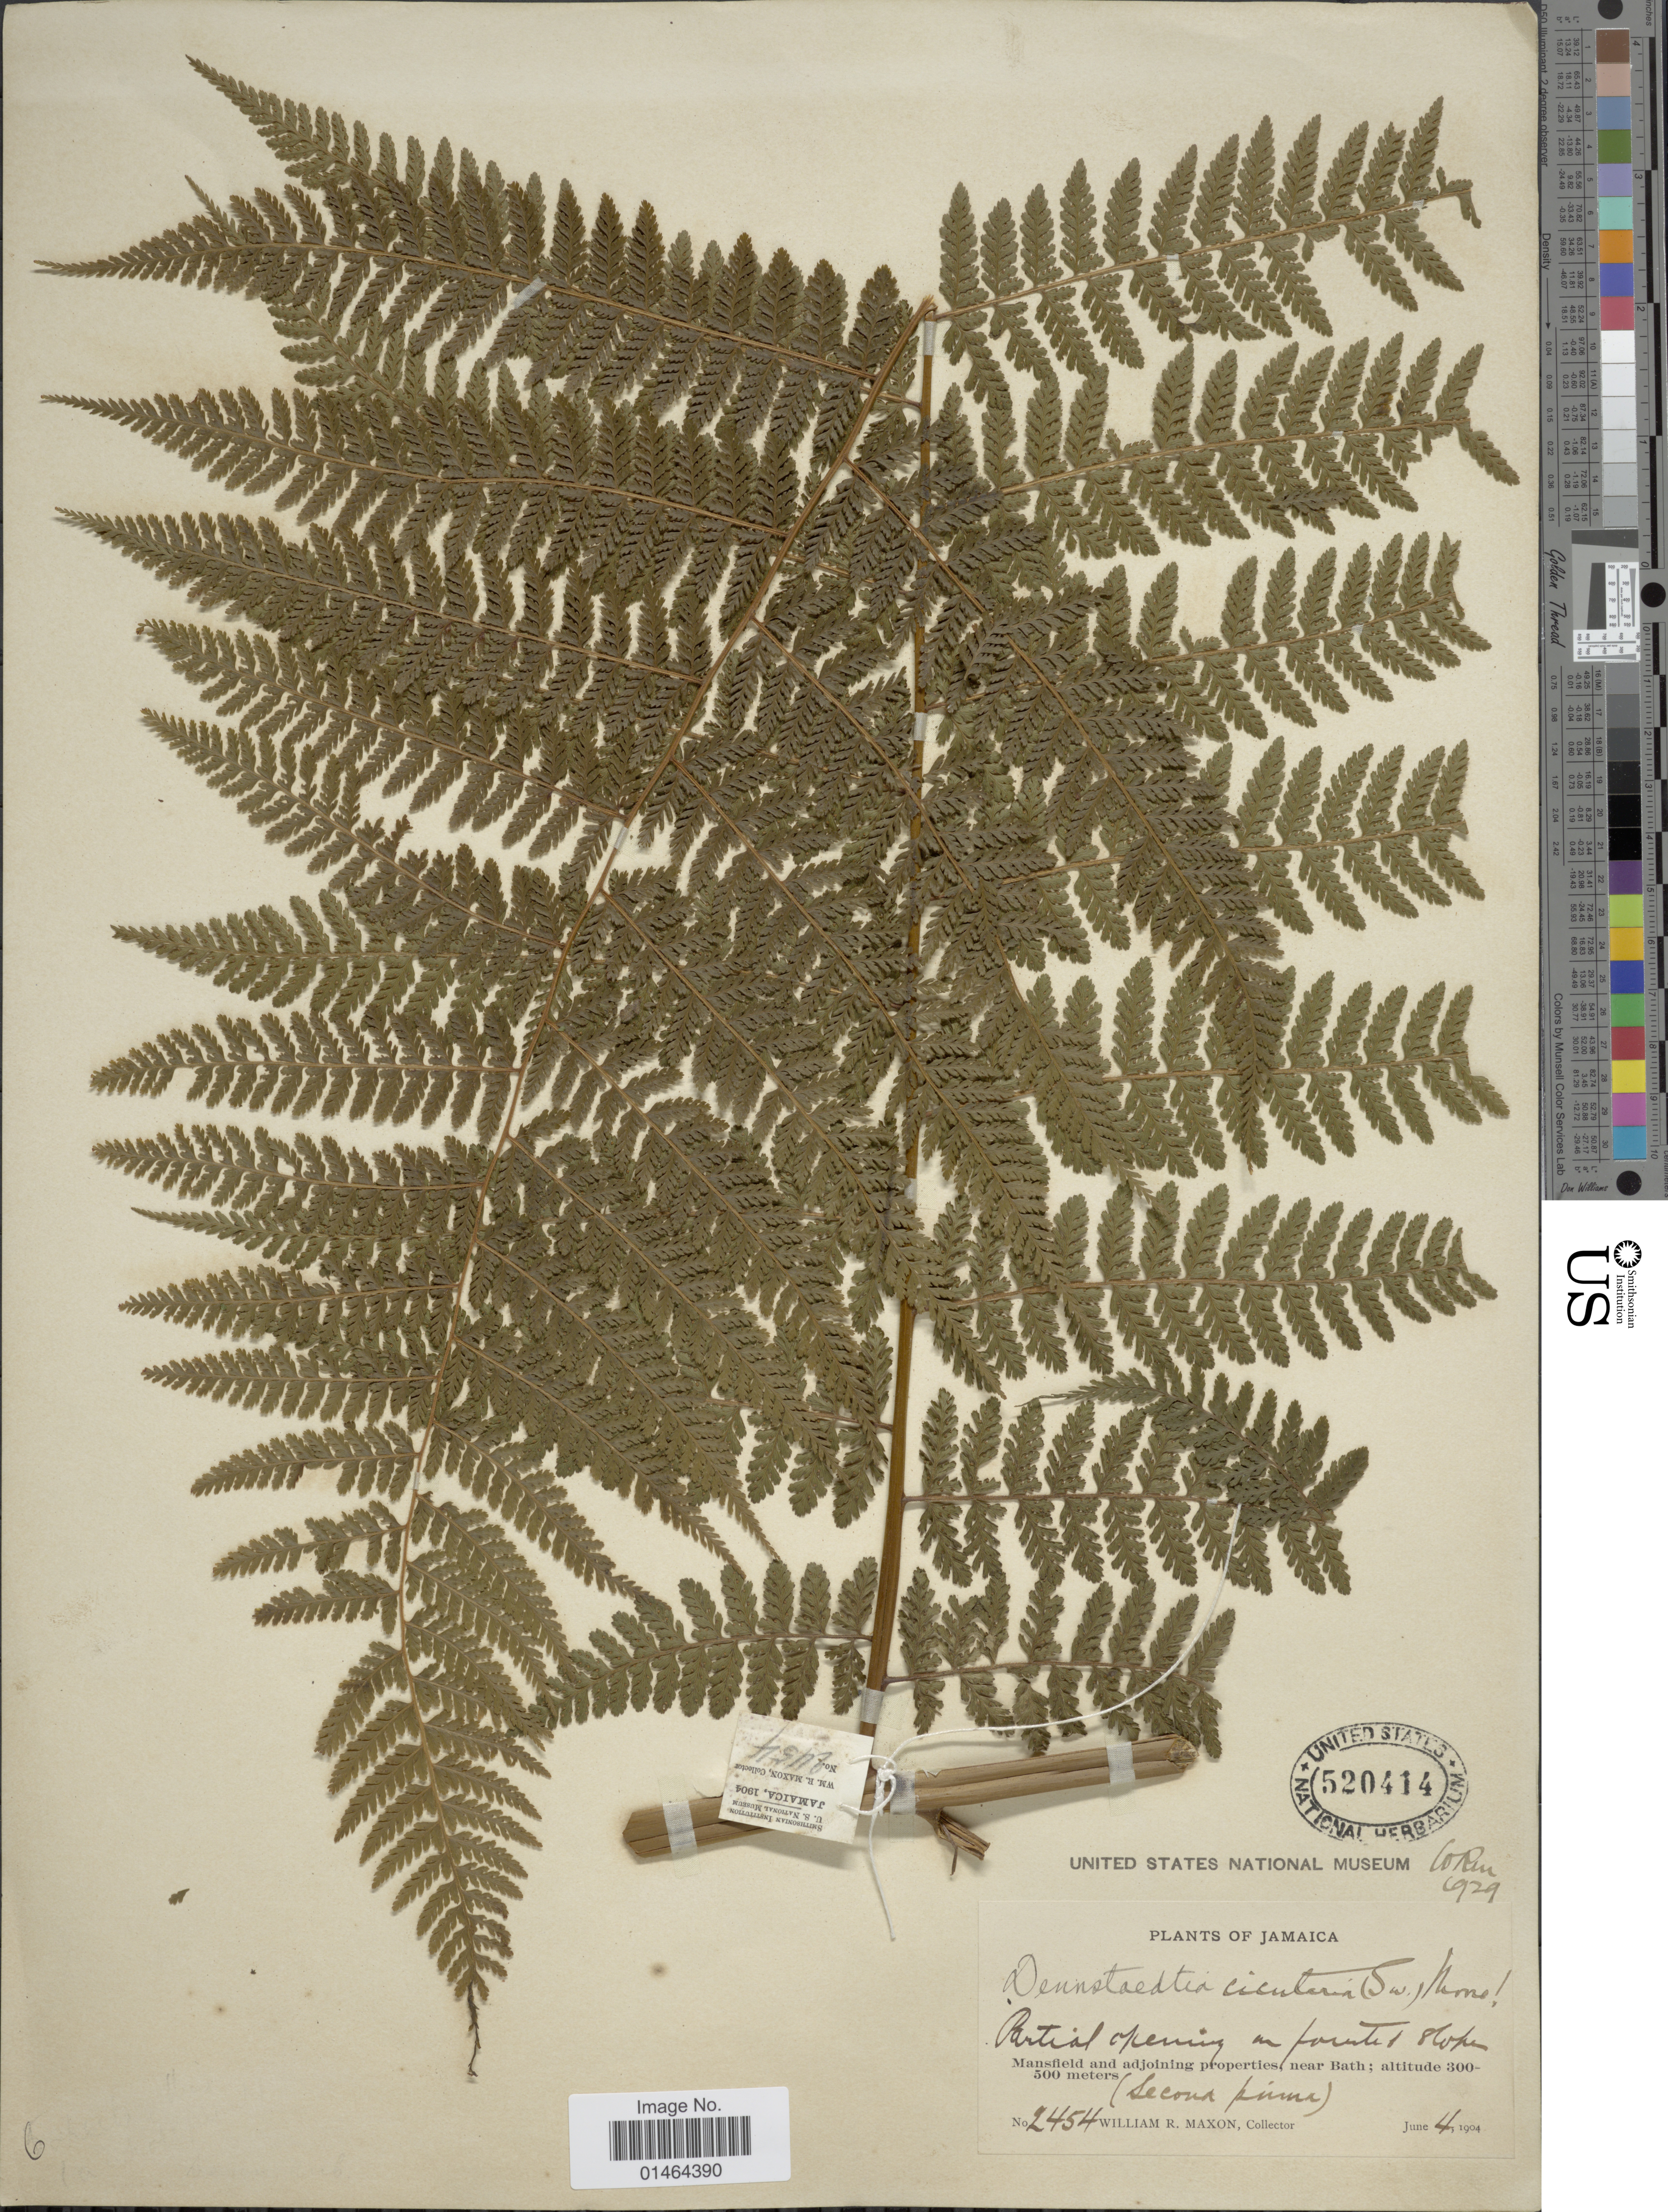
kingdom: Plantae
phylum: Tracheophyta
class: Polypodiopsida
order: Polypodiales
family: Dennstaedtiaceae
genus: Dennstaedtia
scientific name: Dennstaedtia cicutaria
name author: (Sw.) T. Moore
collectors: W. R. Maxon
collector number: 2454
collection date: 1904-06-04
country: Jamaica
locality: Mansfield and adjoining properties near Bath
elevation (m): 300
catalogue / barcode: US 520414